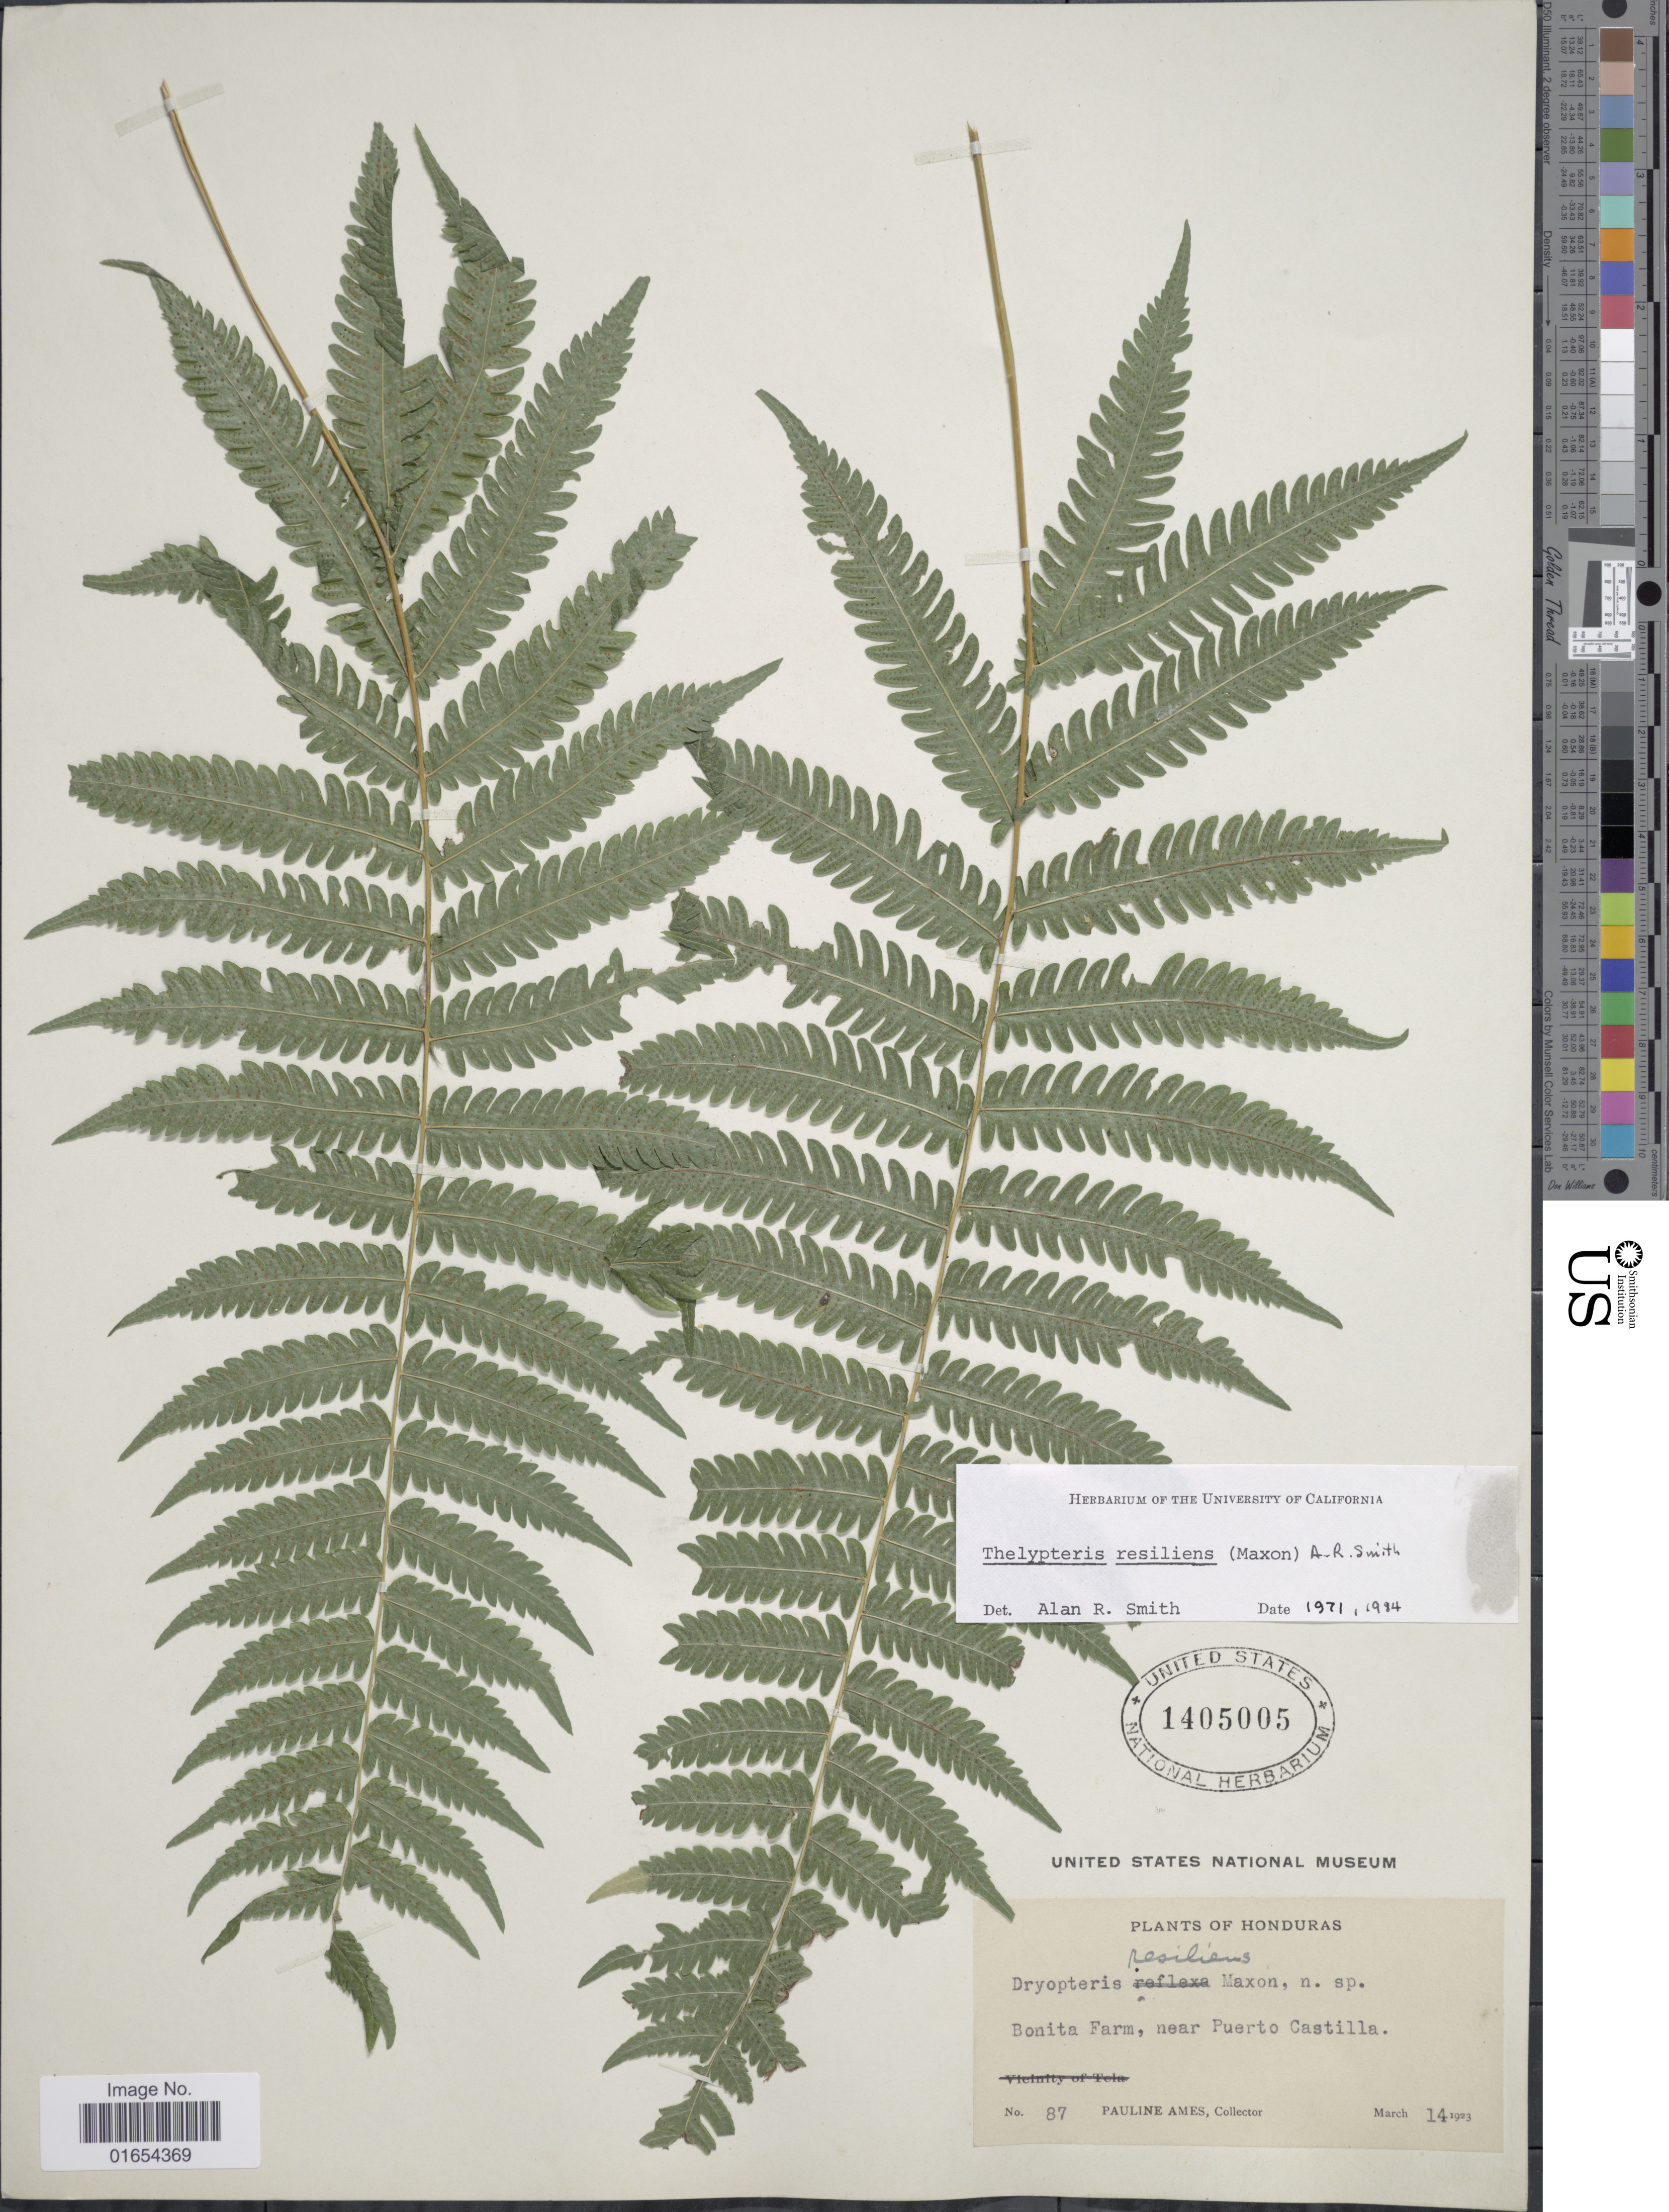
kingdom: Plantae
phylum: Tracheophyta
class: Polypodiopsida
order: Polypodiales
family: Thelypteridaceae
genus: Goniopteris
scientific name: Goniopteris resiliens (Maxon) comb. nov., ined 2015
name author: (Maxon)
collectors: P. Ames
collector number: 87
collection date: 1923-03-14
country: Honduras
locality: Bonita Farm, near Puerto Castilla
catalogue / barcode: US 1405005